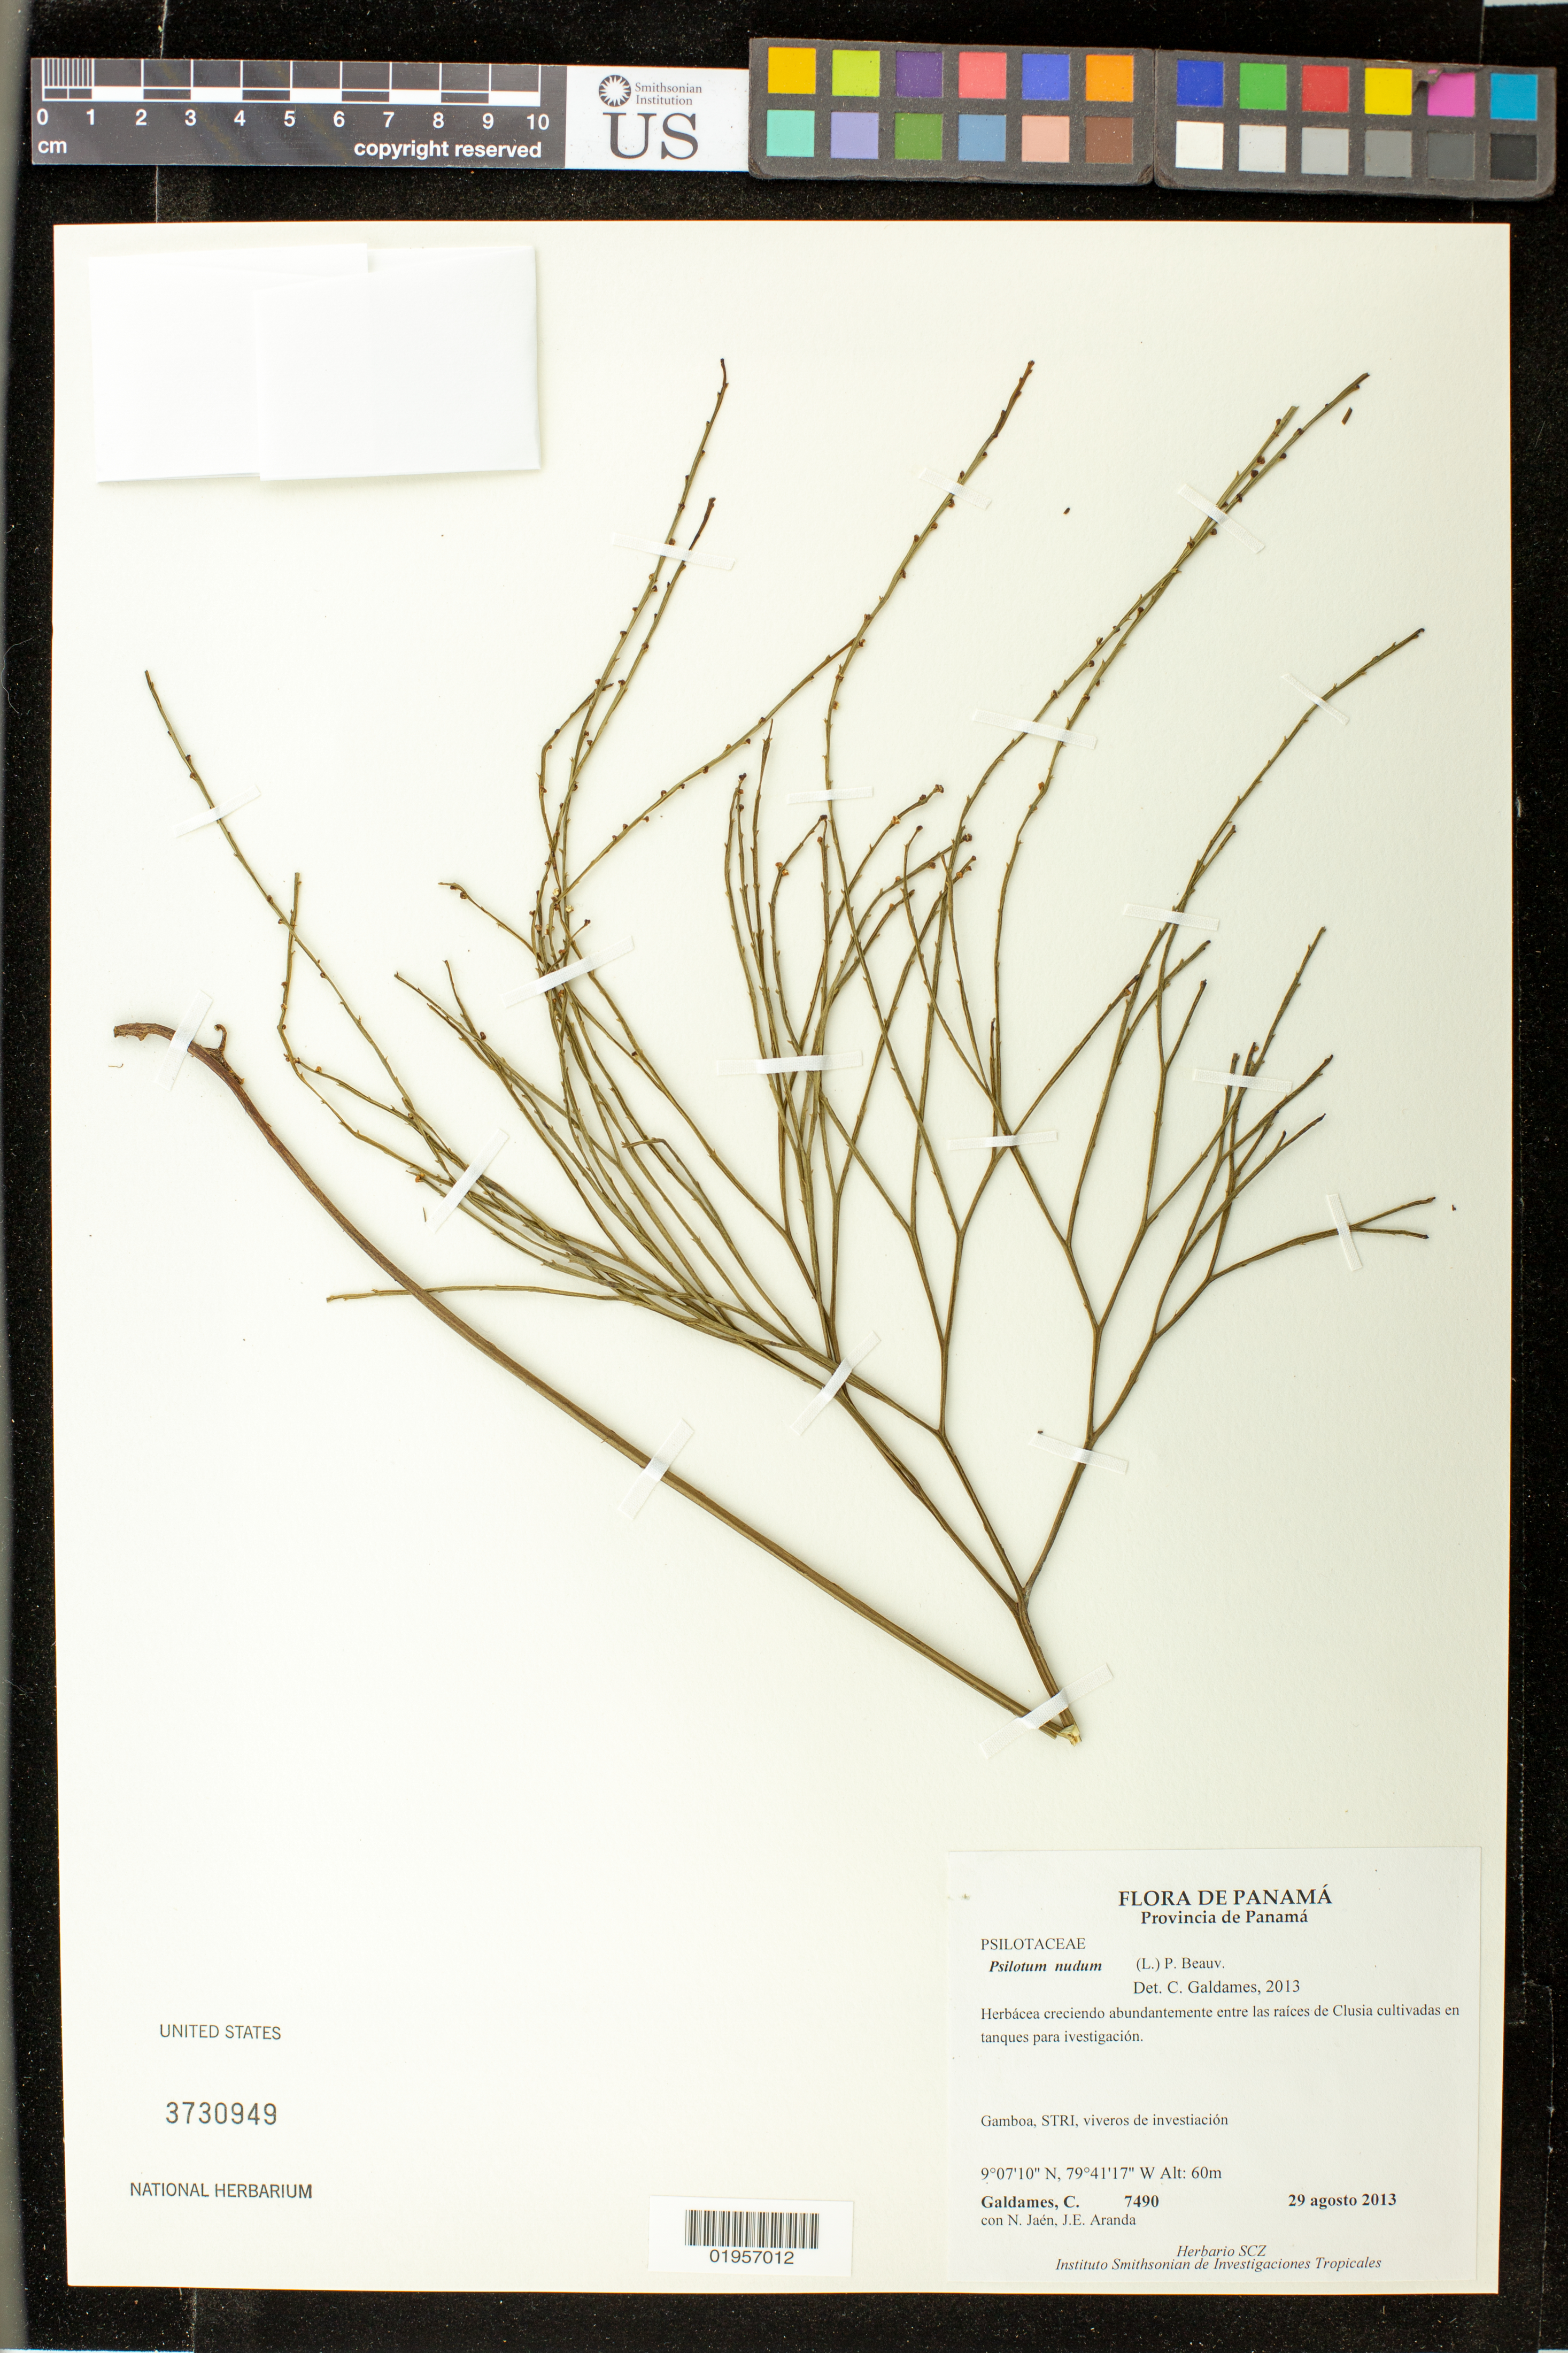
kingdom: Plantae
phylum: Tracheophyta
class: Polypodiopsida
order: Psilotales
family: Psilotaceae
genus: Psilotum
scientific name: Psilotum nudum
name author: (L.) P. Beauv.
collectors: C. Galdames, N. Jaén & J. Aranda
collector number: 7490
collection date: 2013-08-29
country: Panama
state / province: Colón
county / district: Canal Zone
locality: Gamboa, STRI, viveros de investiacion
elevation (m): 60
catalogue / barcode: US 3730949